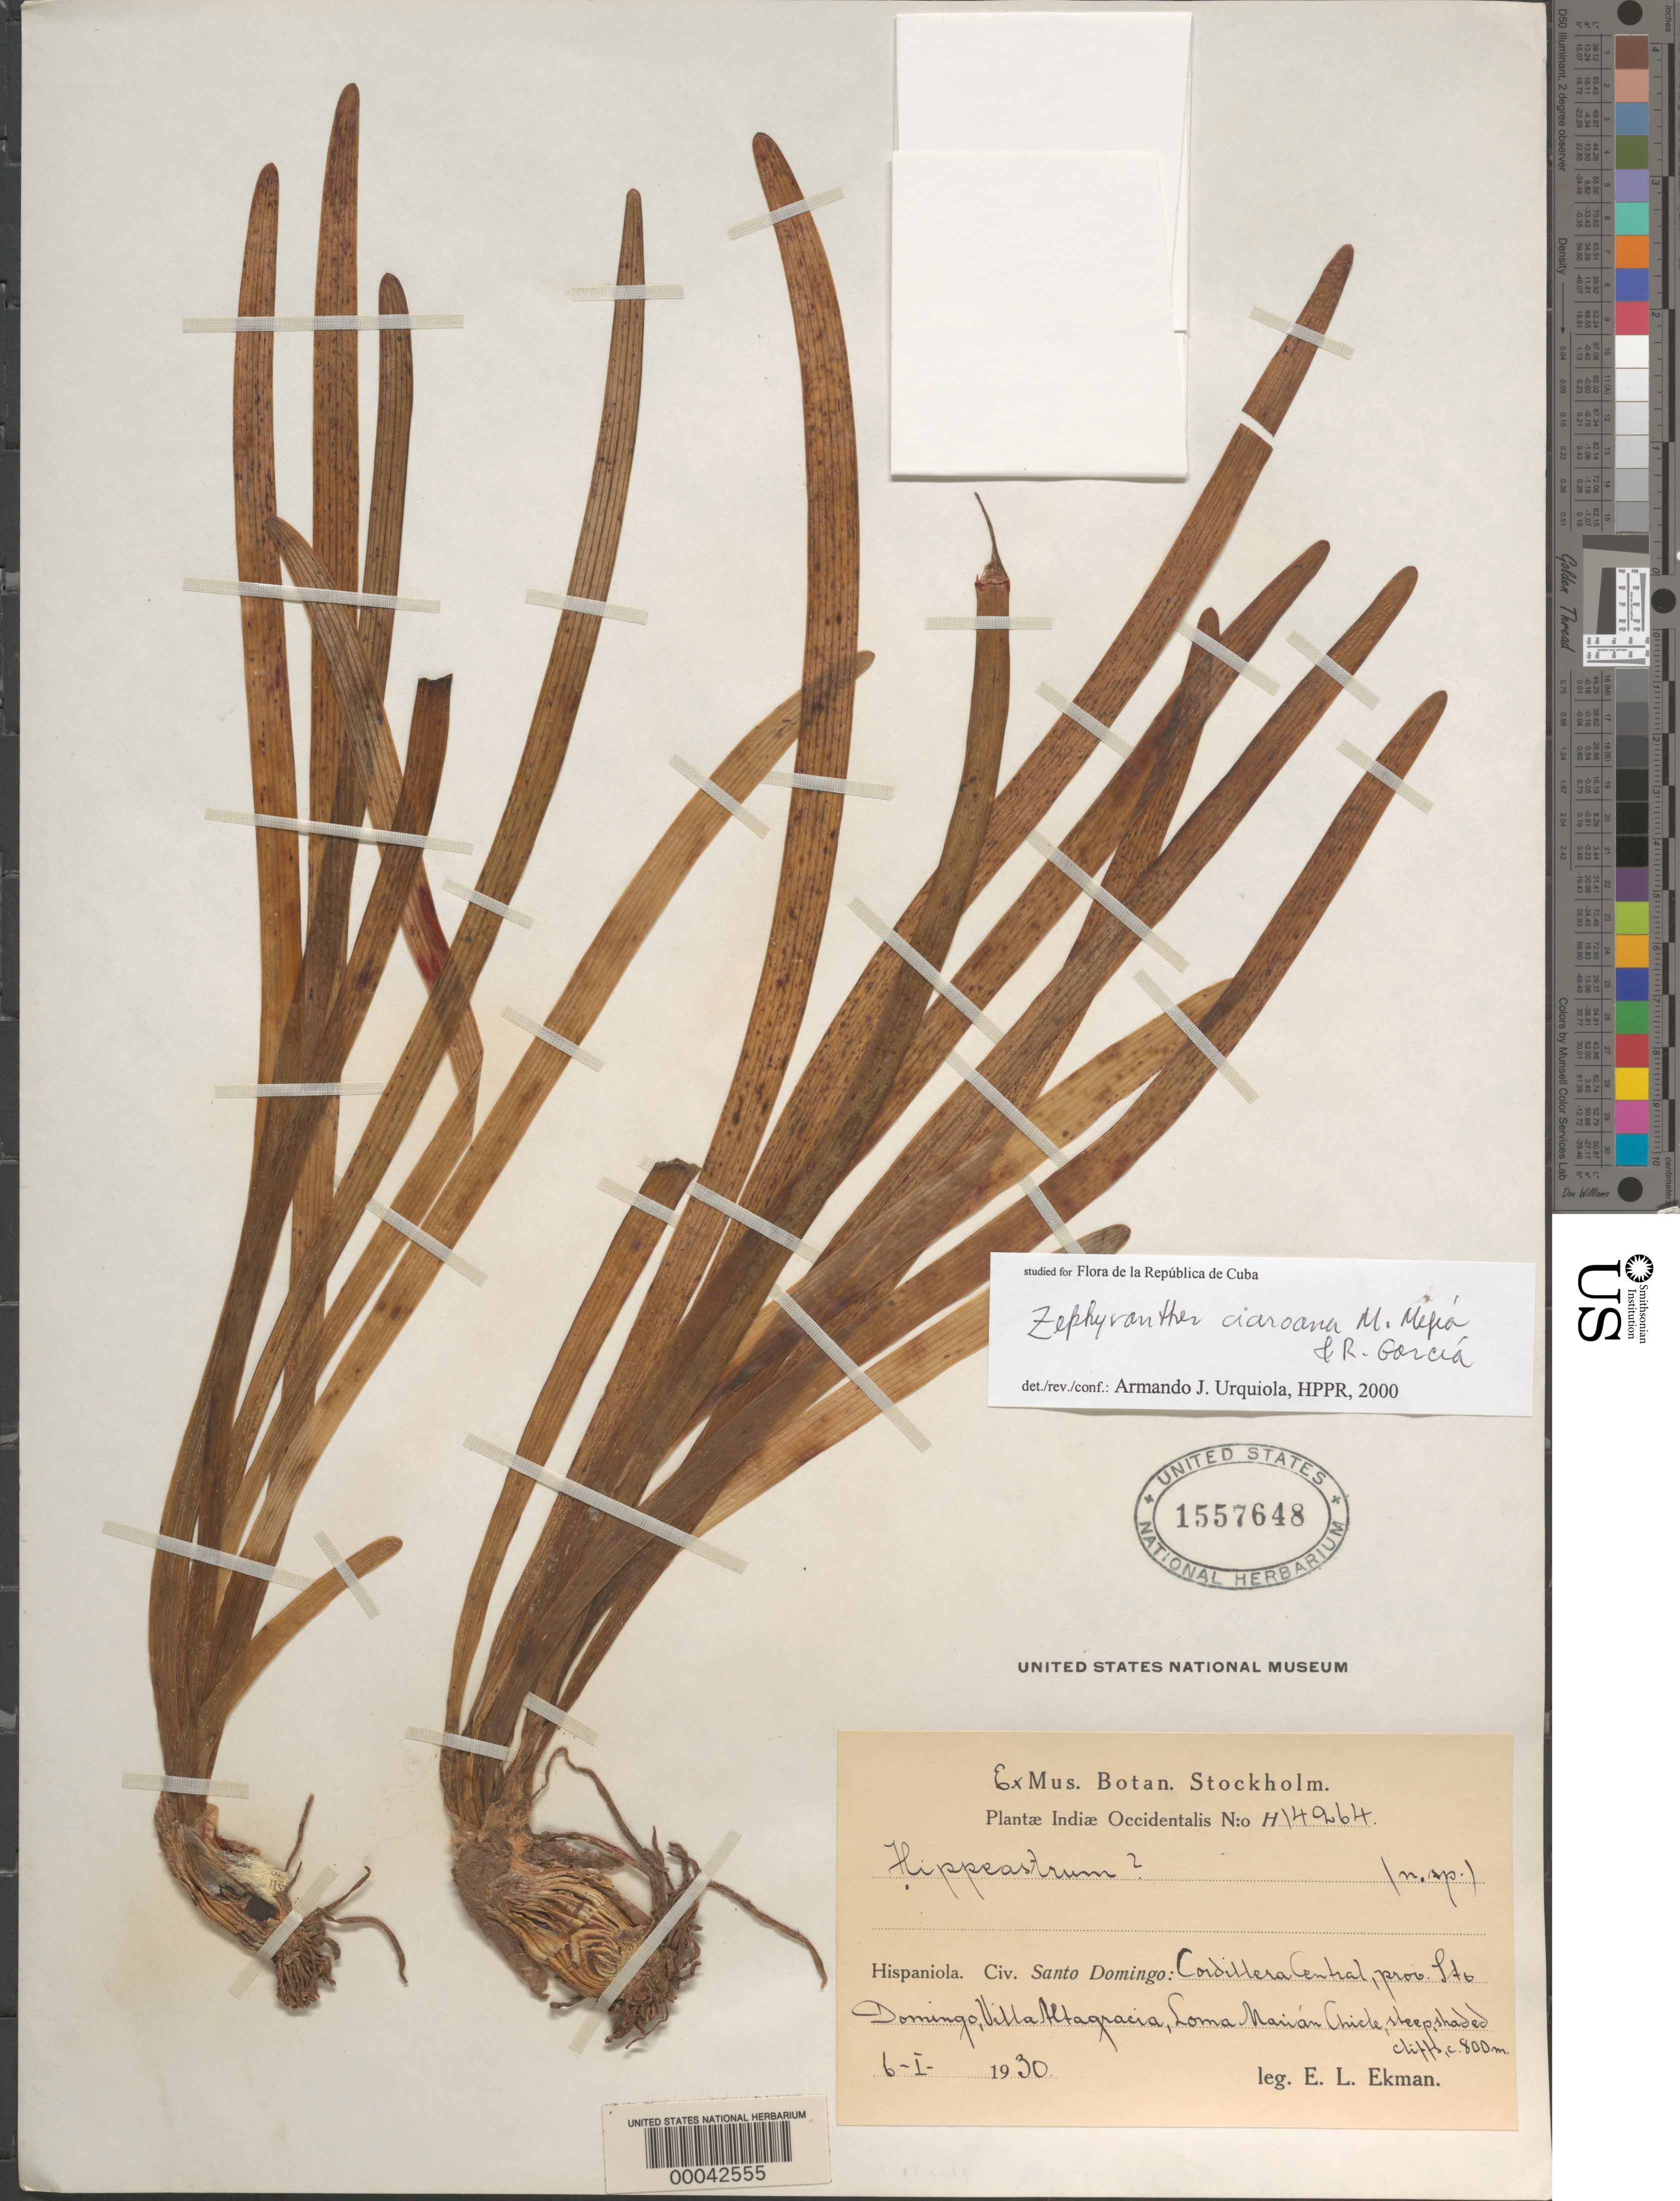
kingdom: Plantae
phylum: Tracheophyta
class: Liliopsida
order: Asparagales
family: Amaryllidaceae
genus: Hippeastrum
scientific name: Hippeastrum puniceum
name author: (Lam.) Voss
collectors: E. L. Ekman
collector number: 14264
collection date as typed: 06 Jan 1930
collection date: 1930-01-06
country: Dominican Republic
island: Hispaniola Island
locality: Villa altagracia, loma mairan chicle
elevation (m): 800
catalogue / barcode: US 1557648